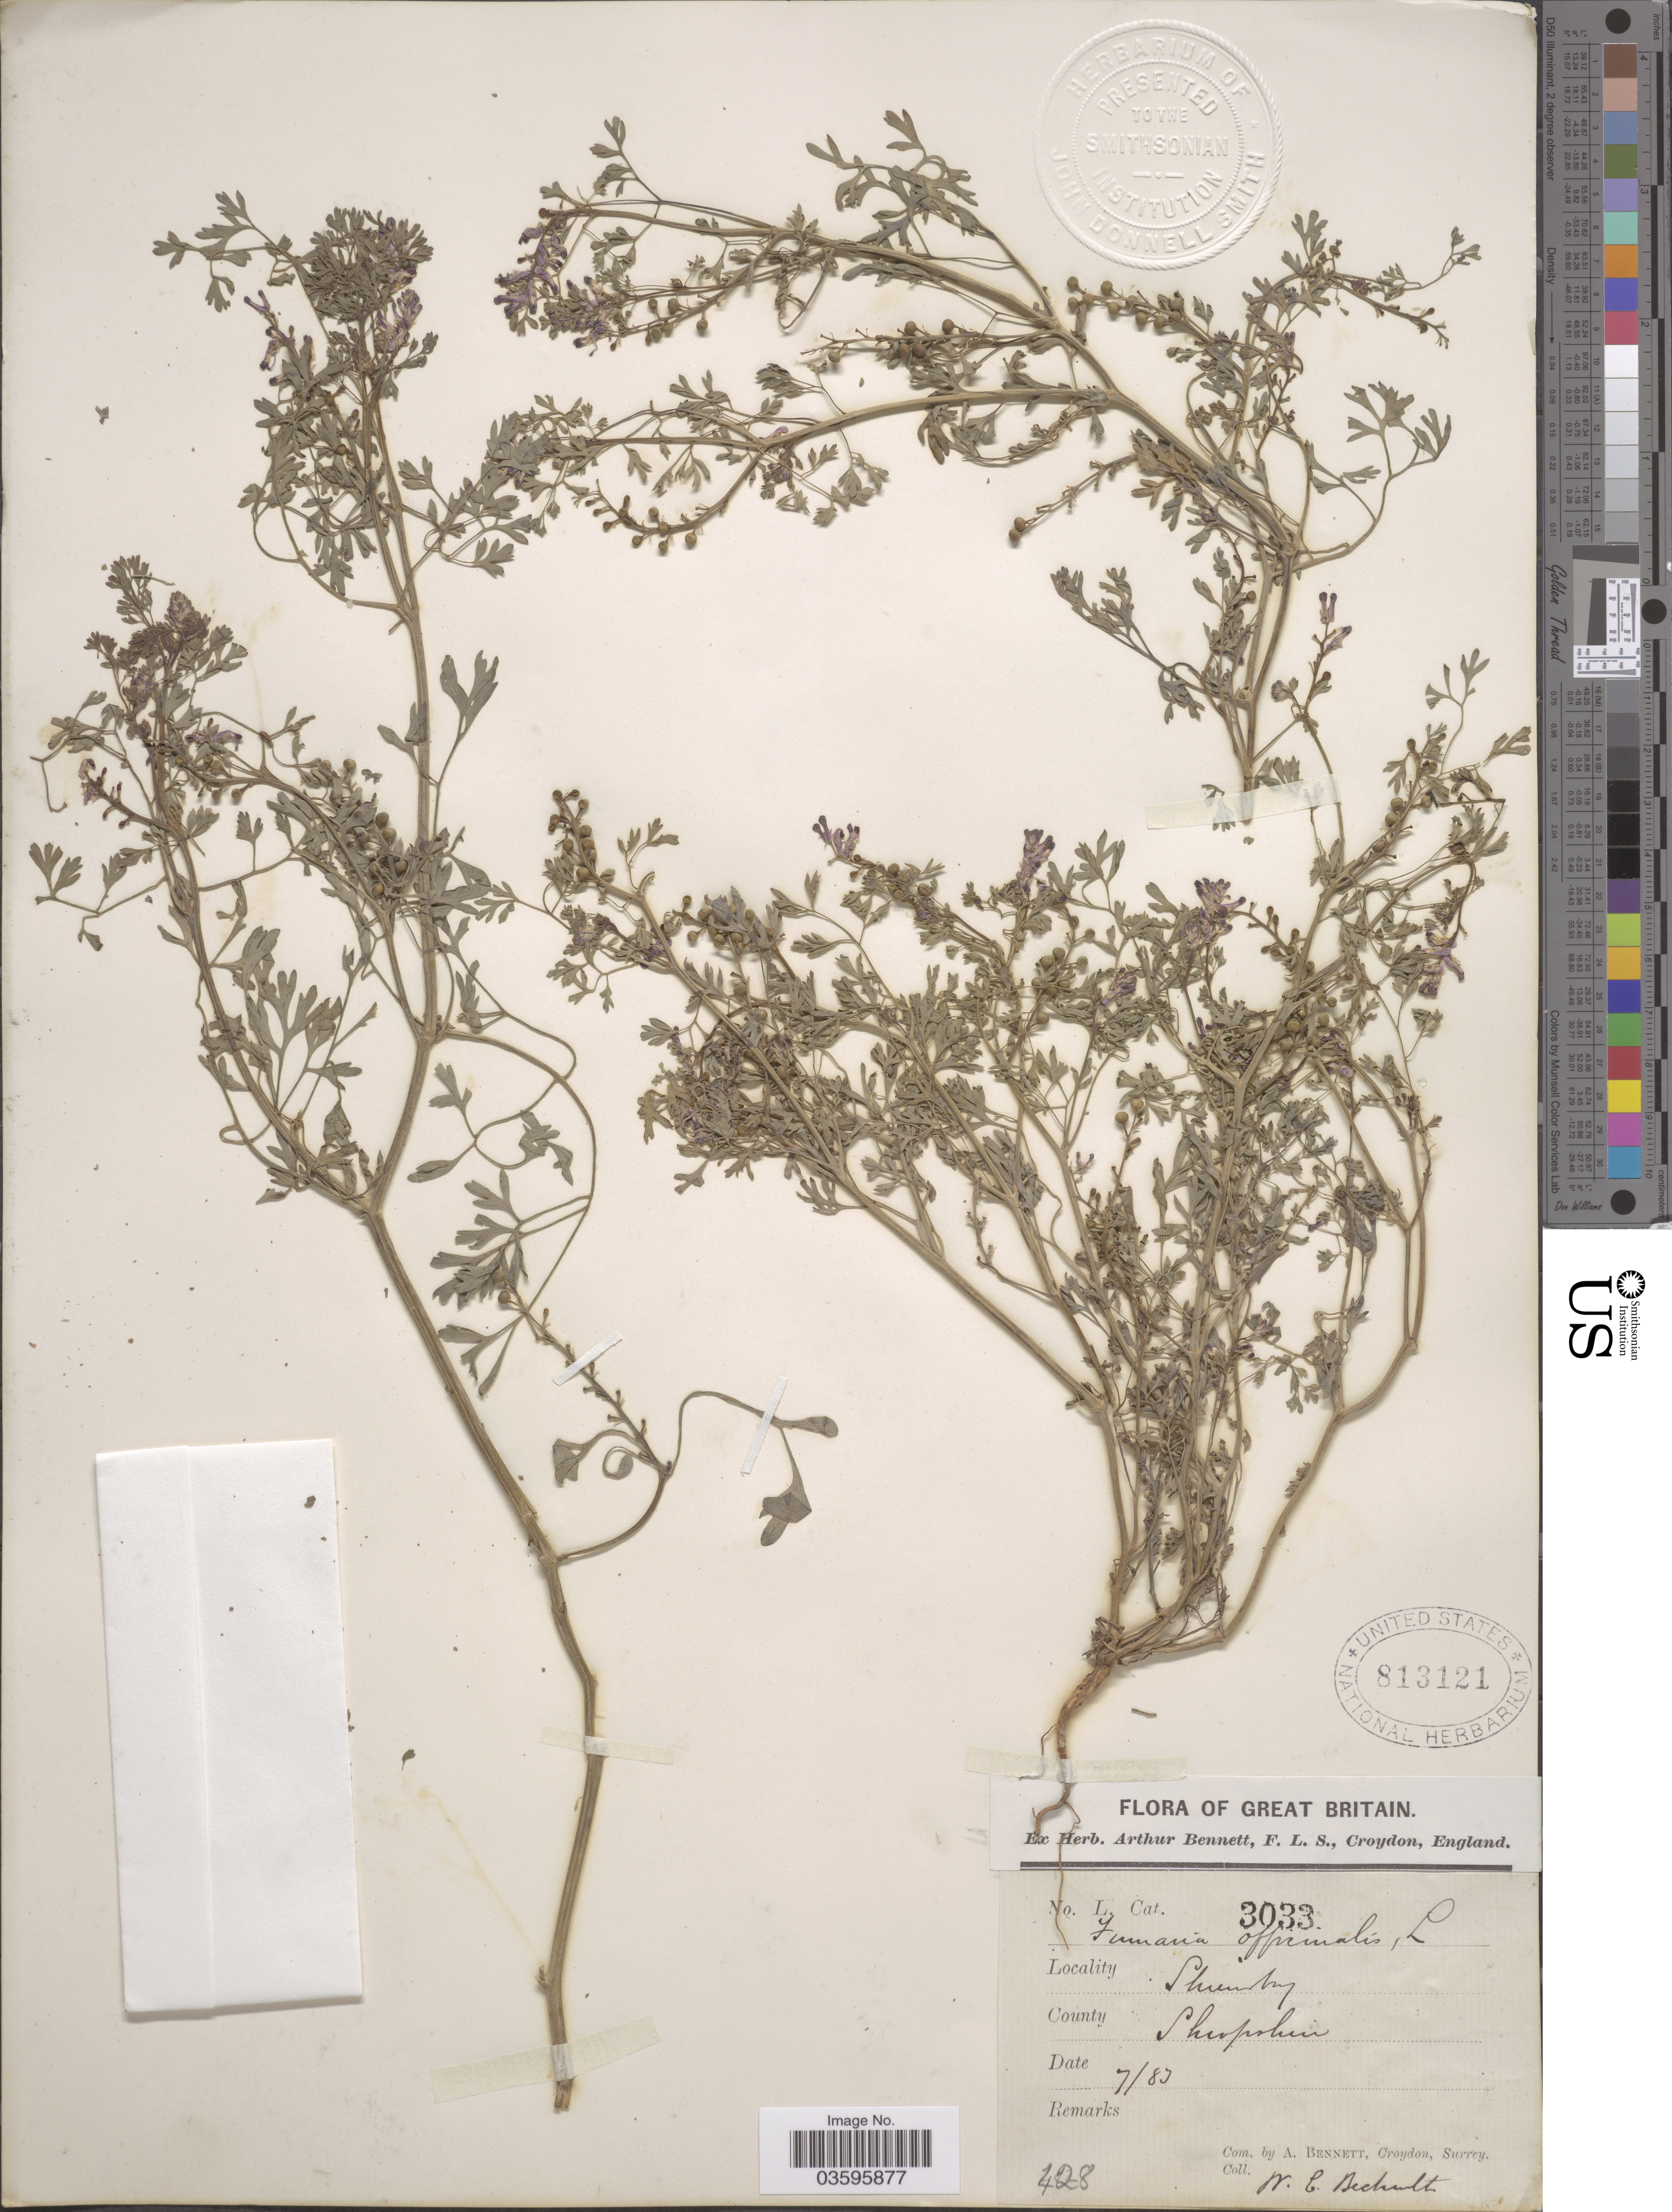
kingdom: Plantae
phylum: Tracheophyta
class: Magnoliopsida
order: Ranunculales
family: Papaveraceae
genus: Fumaria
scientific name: Fumaria officinalis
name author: L.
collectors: W. Bechult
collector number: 428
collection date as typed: Transcribed d/m/y: /7/83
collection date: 1883-07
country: United Kingdom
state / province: England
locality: Great Britain. Shawbury. County Shropshire.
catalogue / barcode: US 813121